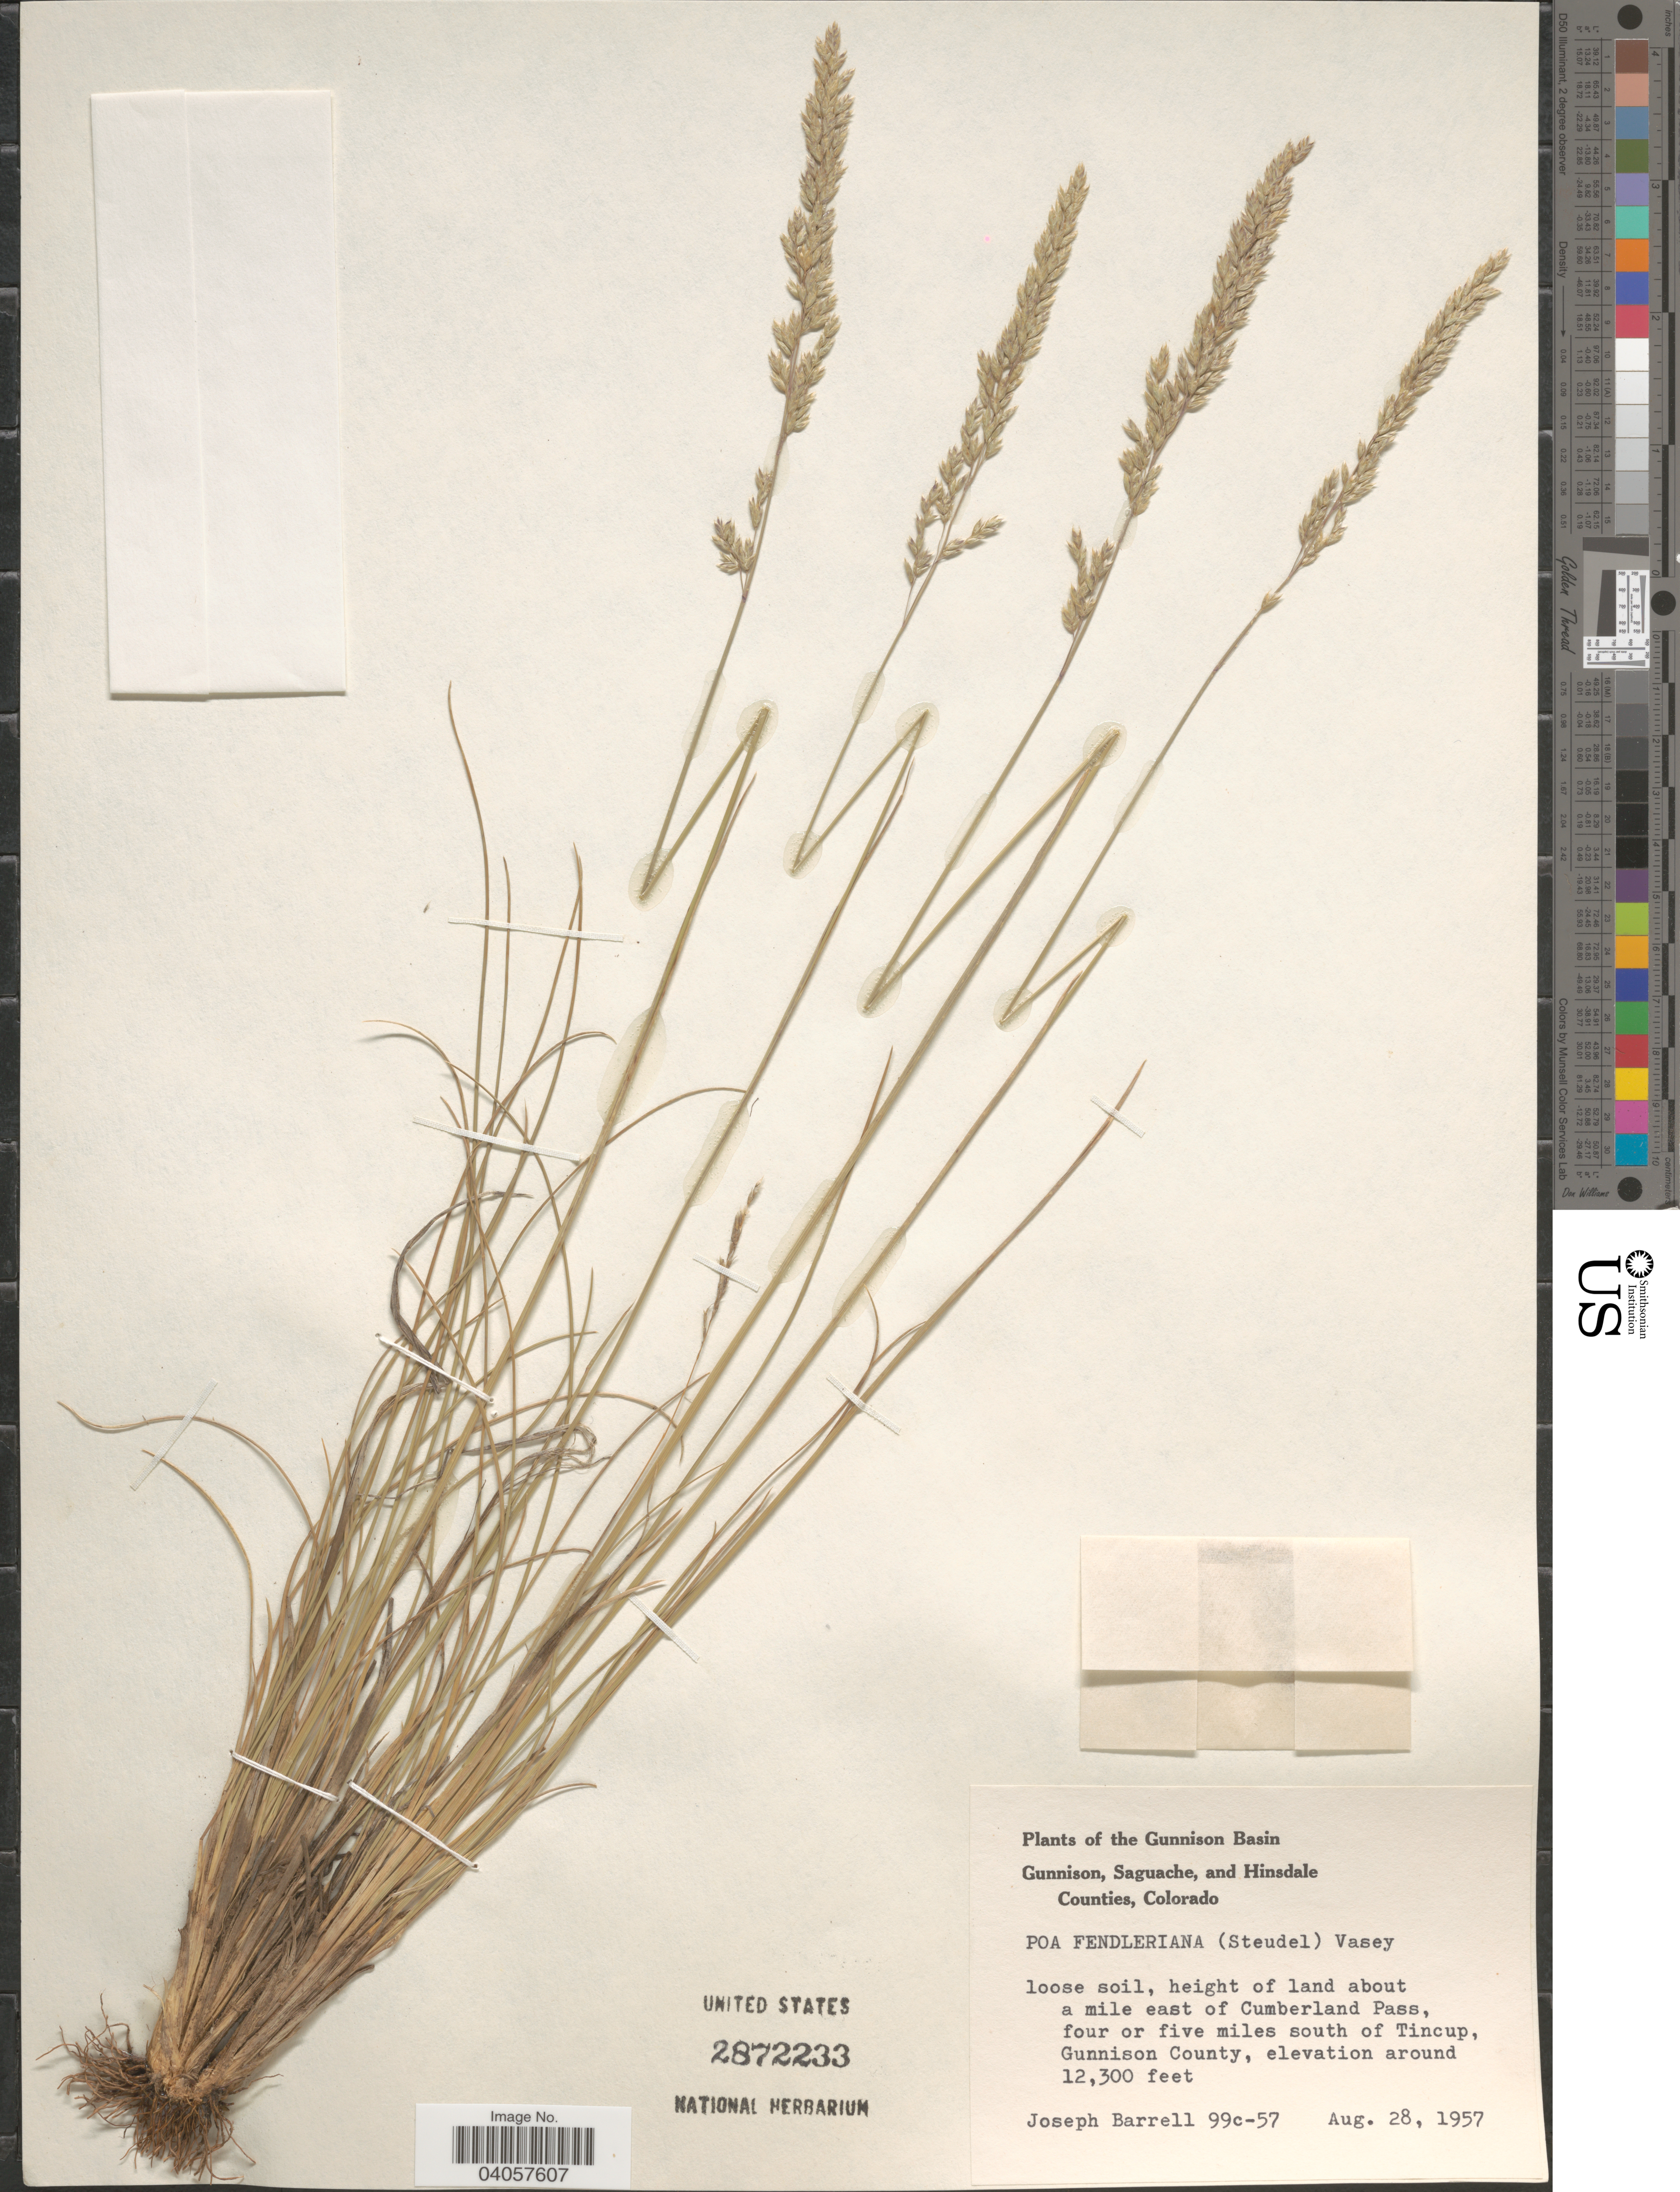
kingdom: Plantae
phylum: Tracheophyta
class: Liliopsida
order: Poales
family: Poaceae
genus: Poa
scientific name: Poa fendleriana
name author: (Steud.) Vasey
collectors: J. Barrell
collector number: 99c-57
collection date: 1957-08-28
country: United States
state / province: Colorado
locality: The Gunnison Basin. About a mile east of Cumberland Pass, four or five miles south of Tincup, Gunnison County.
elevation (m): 3749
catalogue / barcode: US 2872233